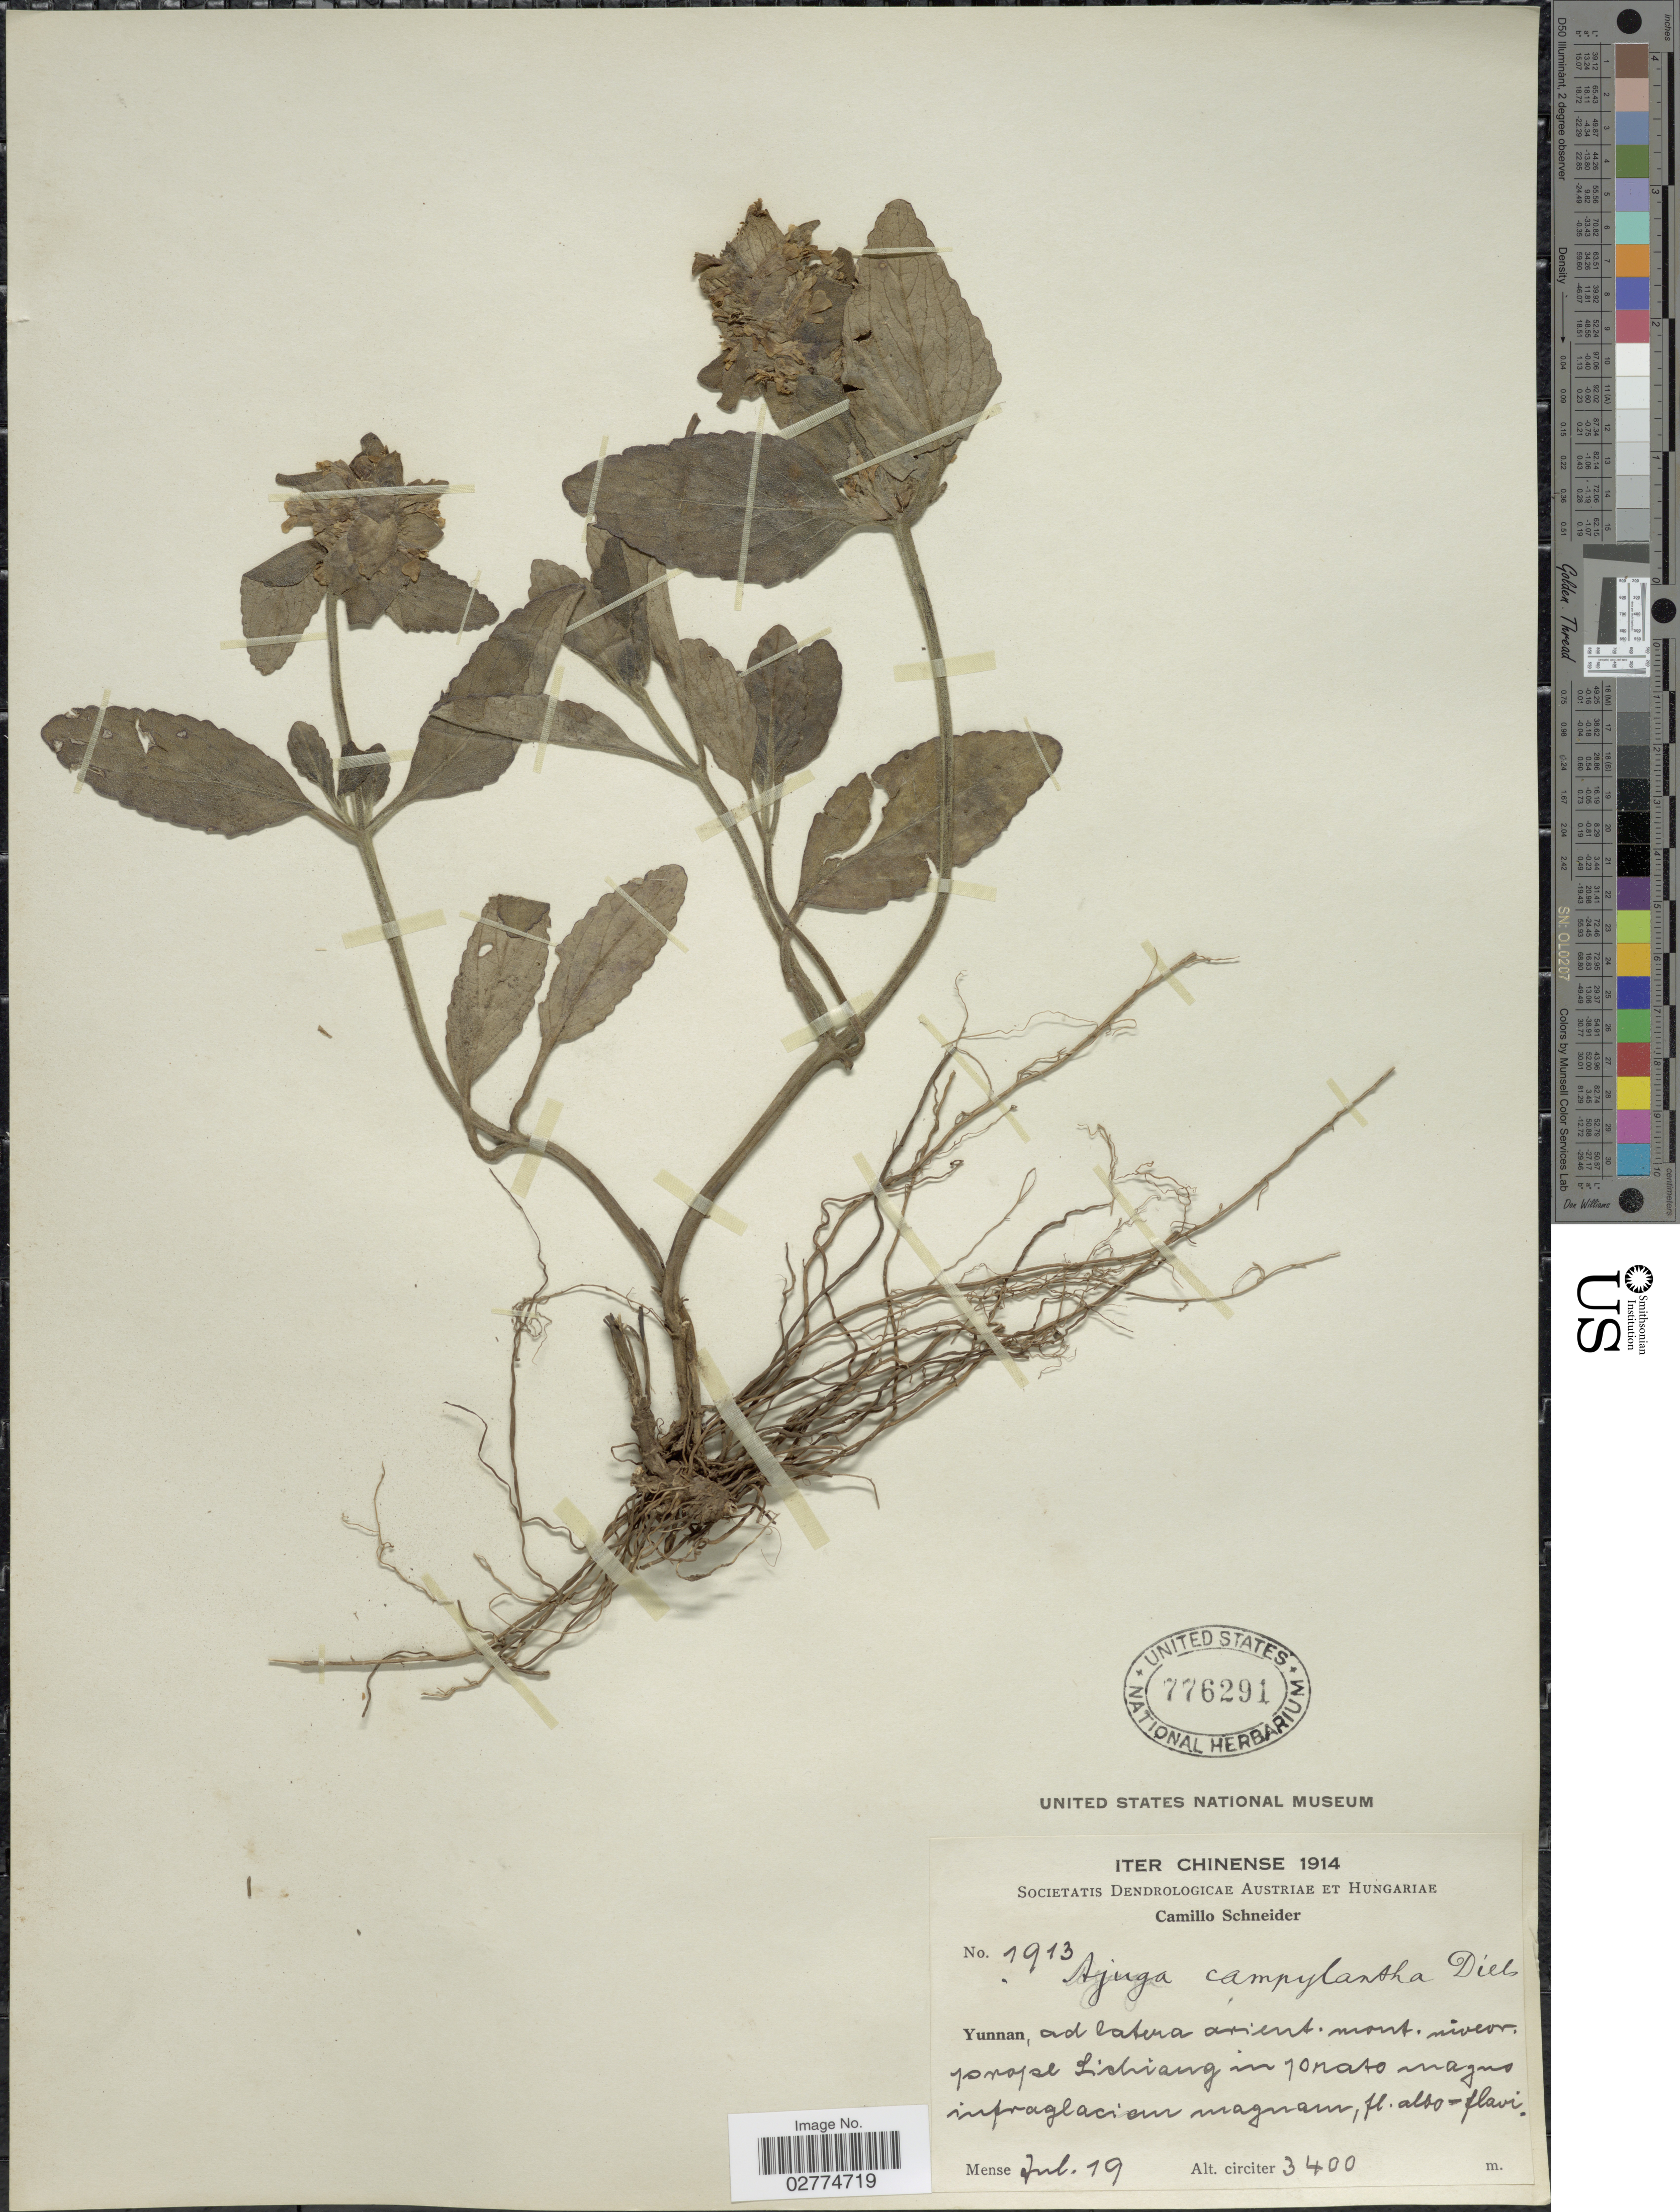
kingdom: Plantae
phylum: Tracheophyta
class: Magnoliopsida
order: Lamiales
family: Lamiaceae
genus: Ajuga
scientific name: Ajuga campylantha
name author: Diels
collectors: C. K. Schneider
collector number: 1913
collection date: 1914-07-19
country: China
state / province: Yunnan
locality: Ad latera orient mont nivero [interpreted] prope Lichiang in 10 rato [interpreted] anagus [interpreted] inpraglacian [interpreted] magnam.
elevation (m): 3400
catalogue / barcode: US 776291